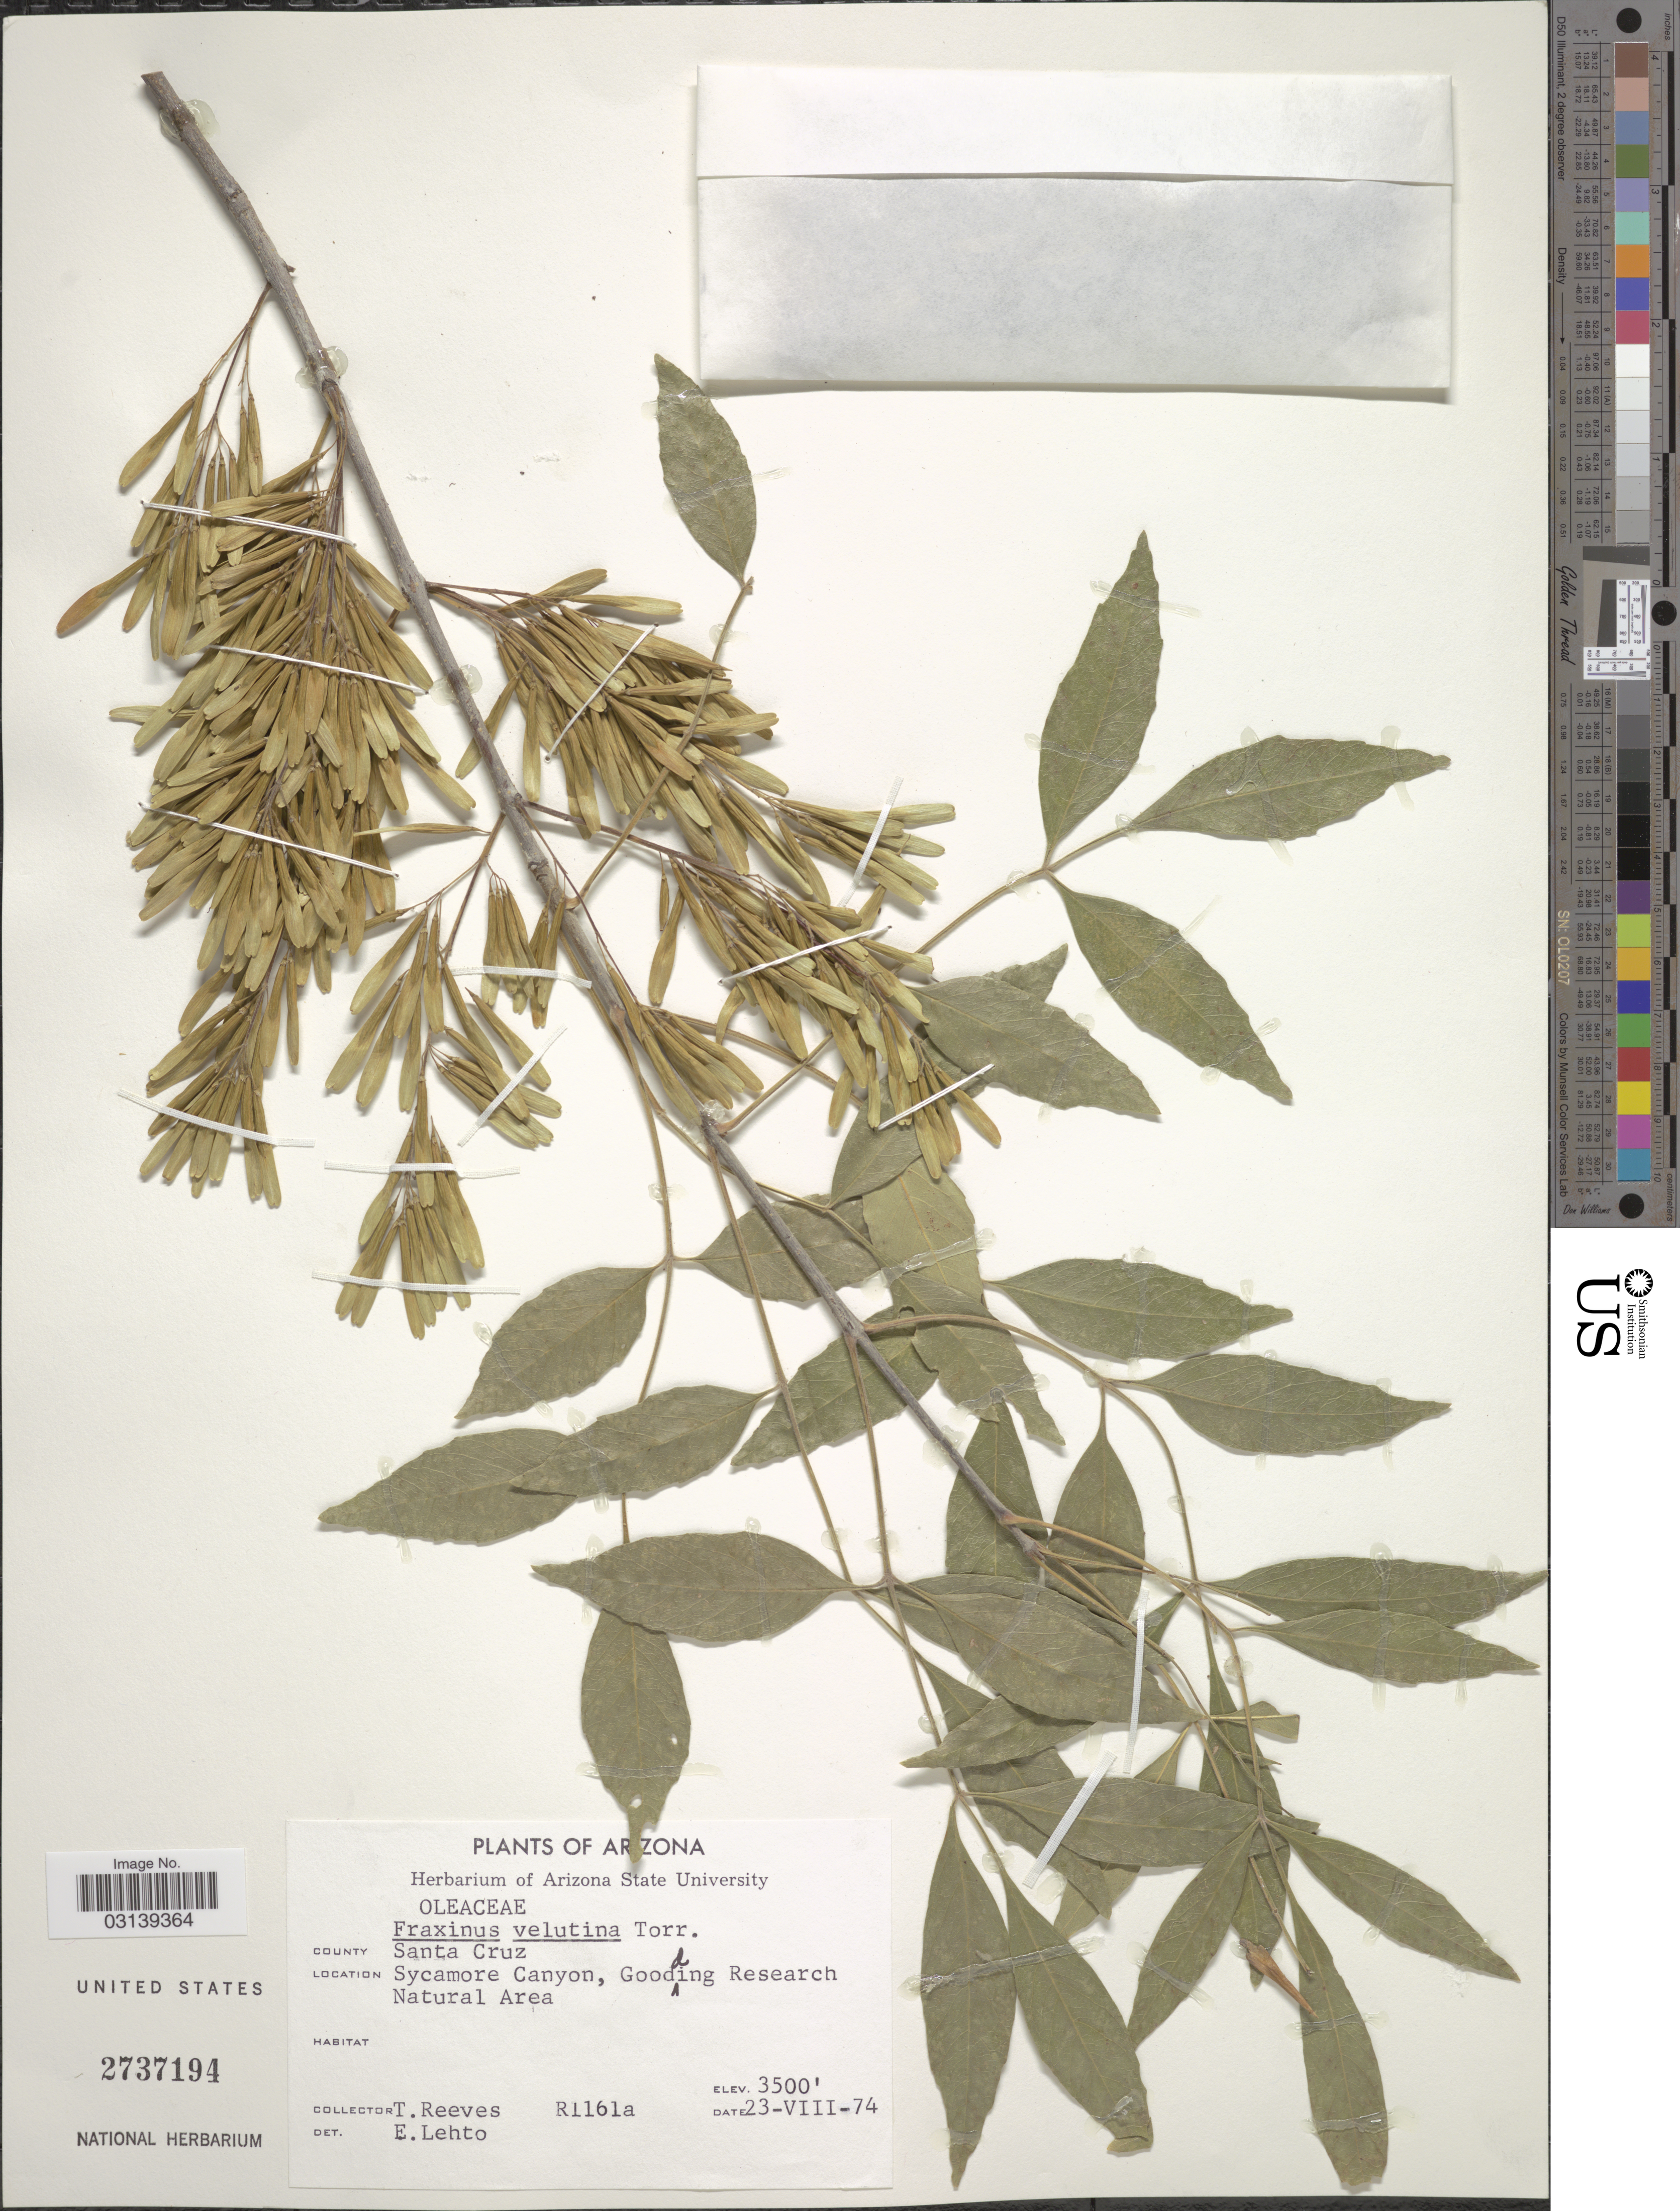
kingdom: Plantae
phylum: Tracheophyta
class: Magnoliopsida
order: Lamiales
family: Oleaceae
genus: Fraxinus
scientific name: Fraxinus velutina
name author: Torr.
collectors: T. Reeves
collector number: R1161a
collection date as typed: Transcribed d/m/y: 23/8/74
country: United States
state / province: Arizona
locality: County Santa Cruz, Sycamore Canyon, Goodding Research Natural Area.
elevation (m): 1067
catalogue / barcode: US 2737194